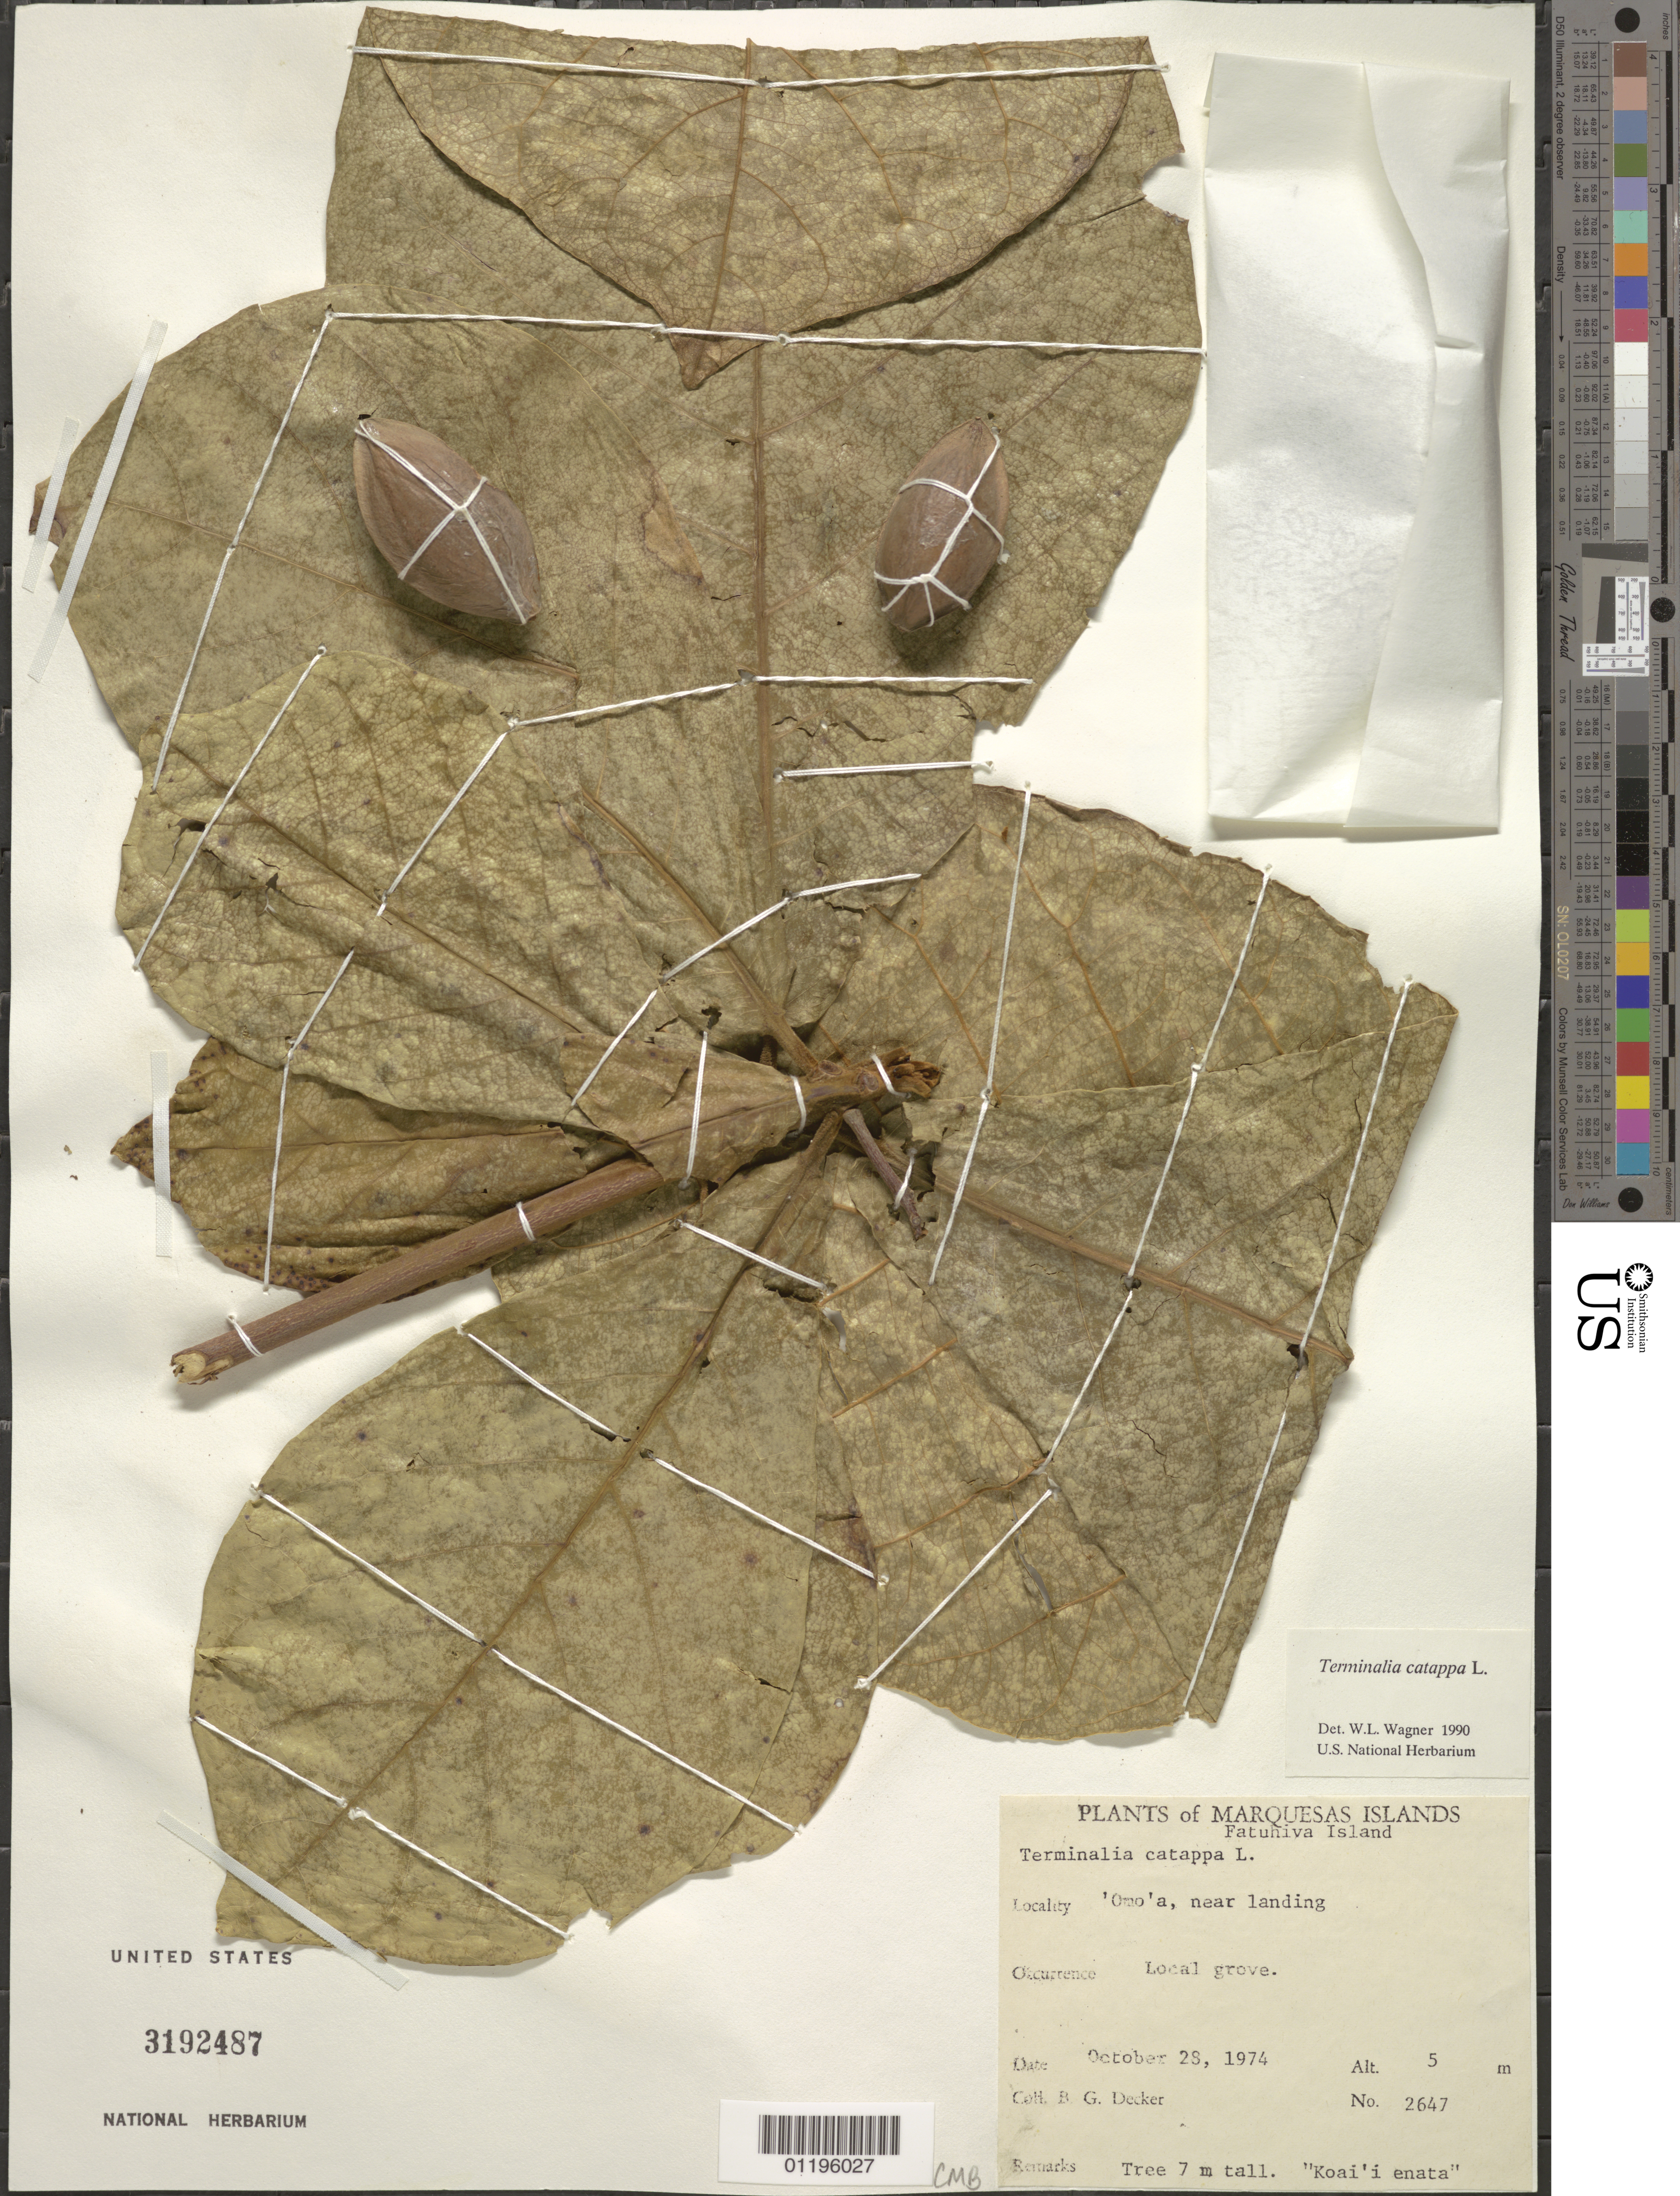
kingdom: Plantae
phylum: Tracheophyta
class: Magnoliopsida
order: Myrtales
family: Combretaceae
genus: Terminalia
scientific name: Terminalia catappa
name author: L.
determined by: Wagner, W. L., (BOT), Smithsonian Institution - National Museum of Natural History (UNITED STATES)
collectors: B. G. Decker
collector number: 2647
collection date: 1974-10-28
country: French Polynesia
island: Fatu Hiva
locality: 'Omo'a, near landing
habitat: Local grove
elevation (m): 5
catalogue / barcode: US 3192487